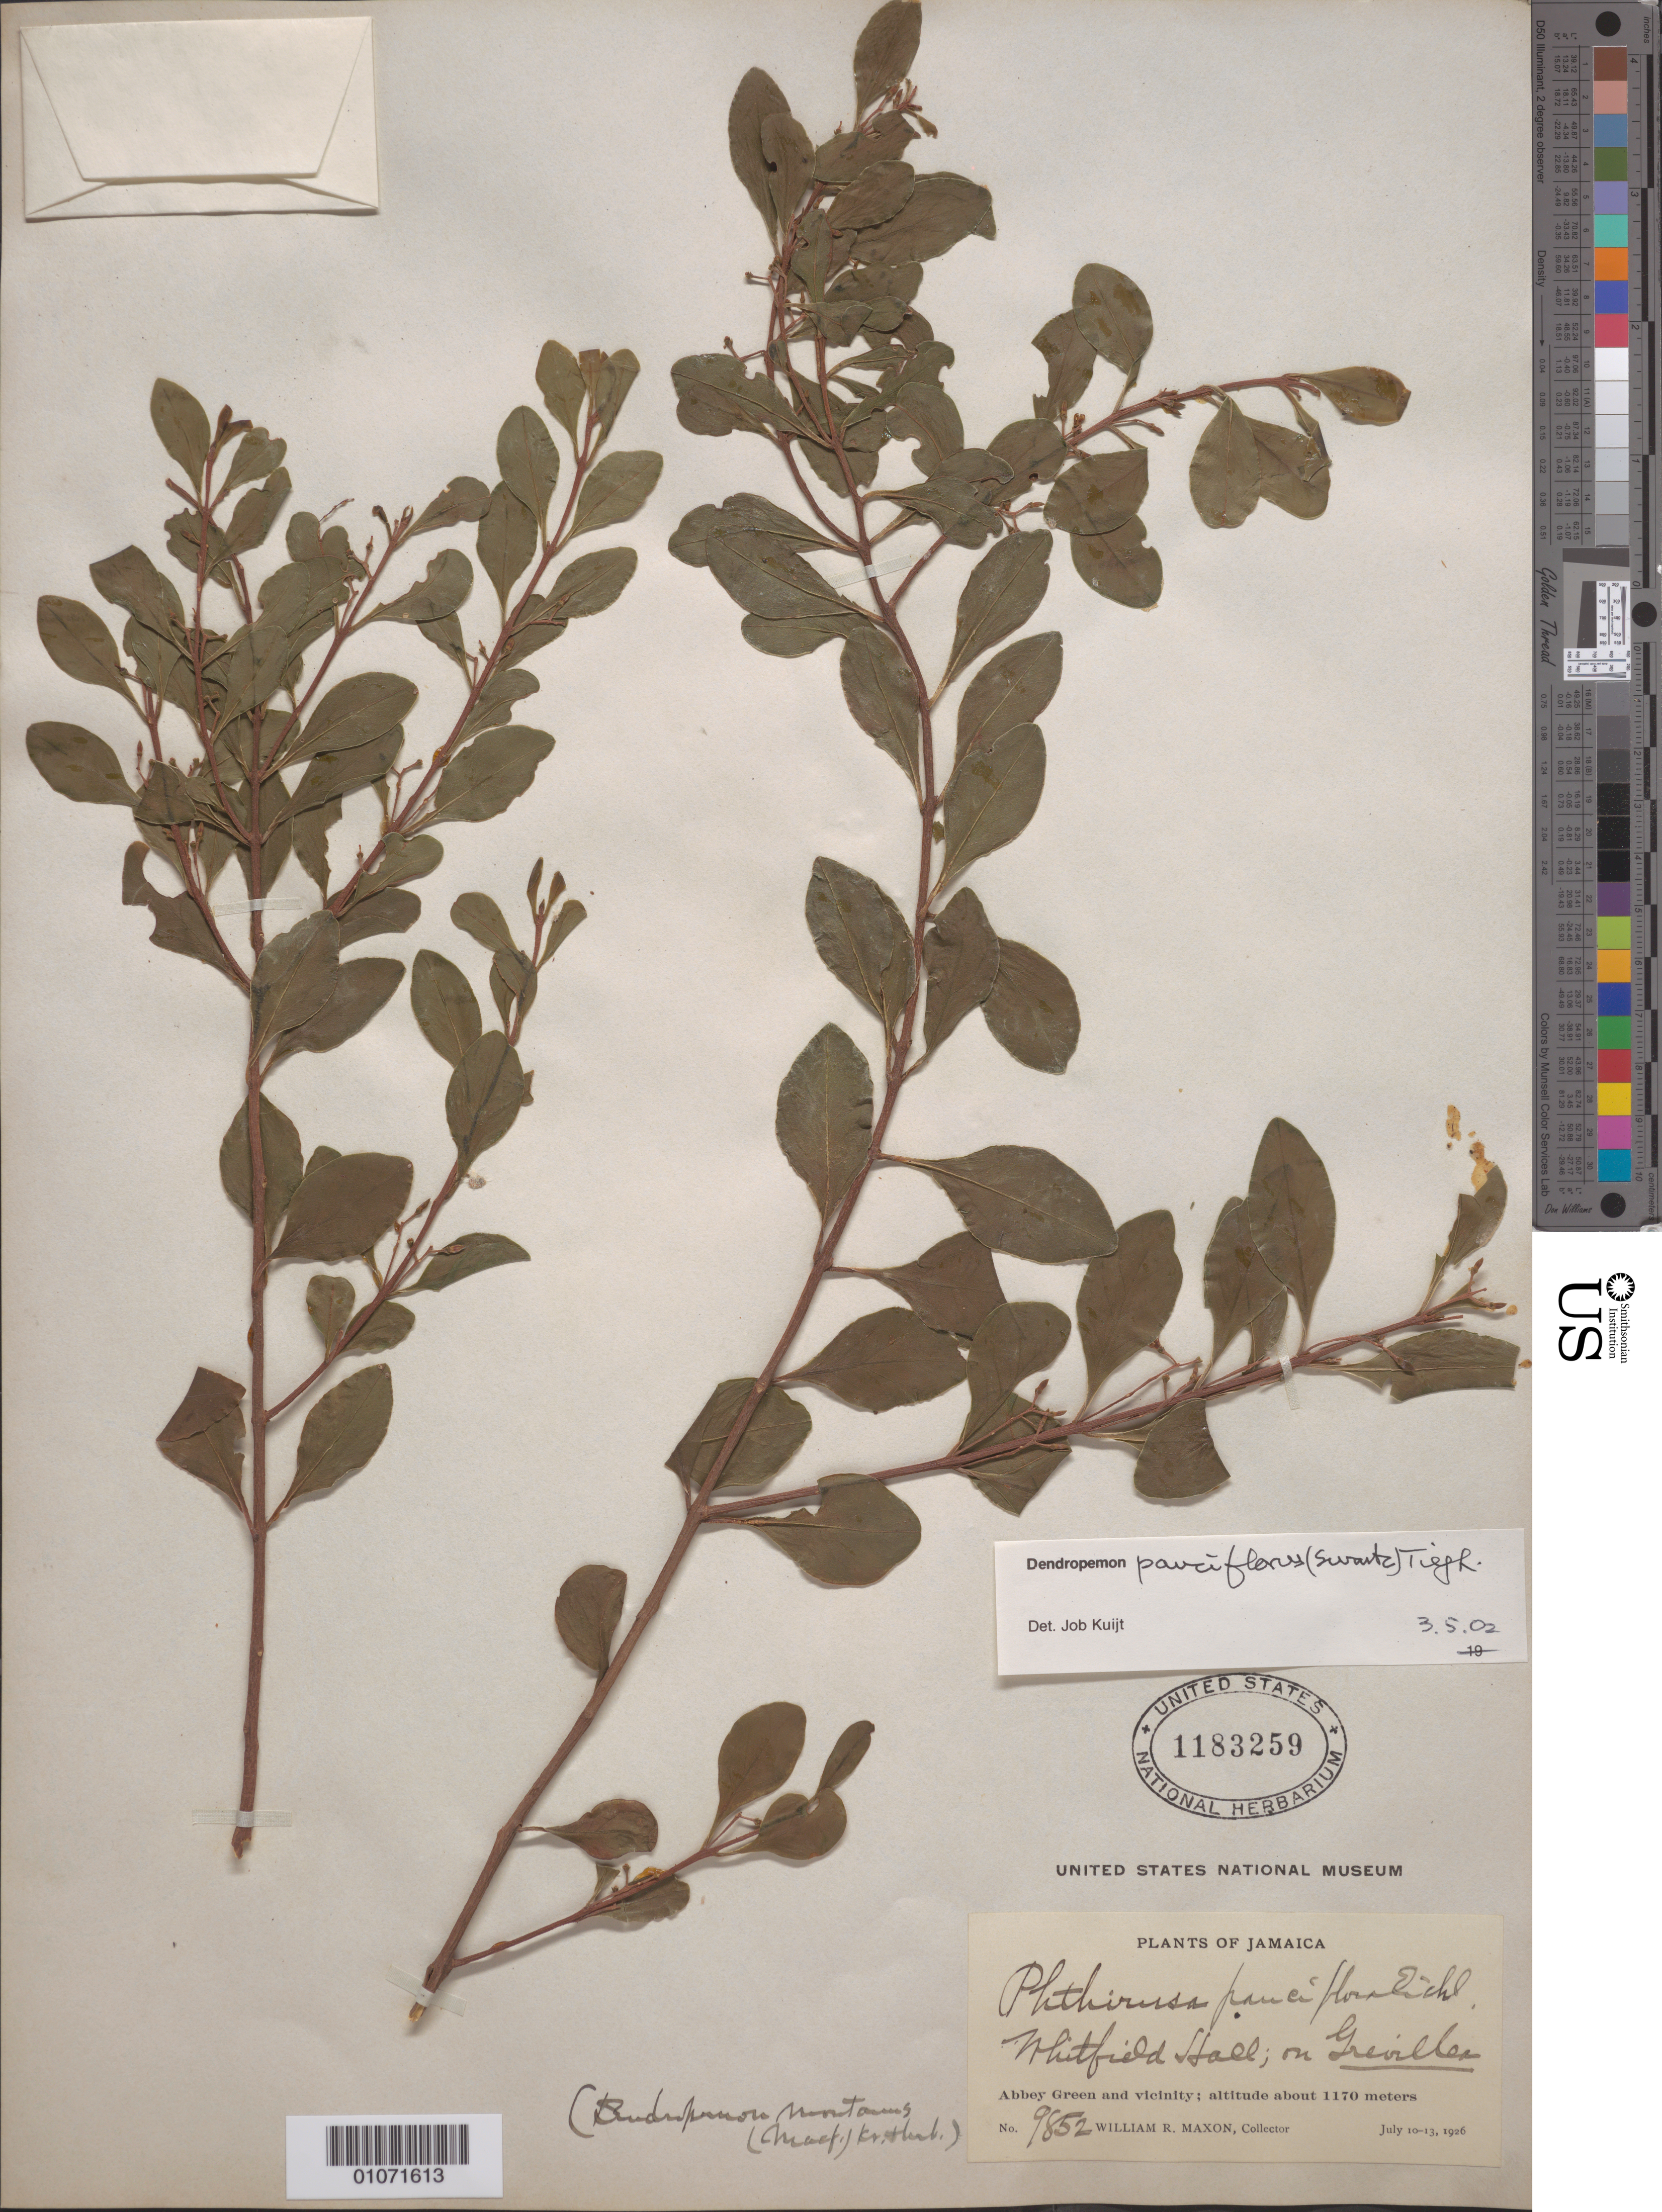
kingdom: Plantae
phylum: Tracheophyta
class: Magnoliopsida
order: Santalales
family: Loranthaceae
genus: Dendropemon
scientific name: Dendropemon parvifolius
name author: (Sw.) Steud.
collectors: W. R. Maxon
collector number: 9852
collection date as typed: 10 Jul 1926 to 13 Aug 1926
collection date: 1926-07-10/1926-08-13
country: Jamaica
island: Jamaica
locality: Abbey Green and vicinity.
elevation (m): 1170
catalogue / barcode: US 1183259